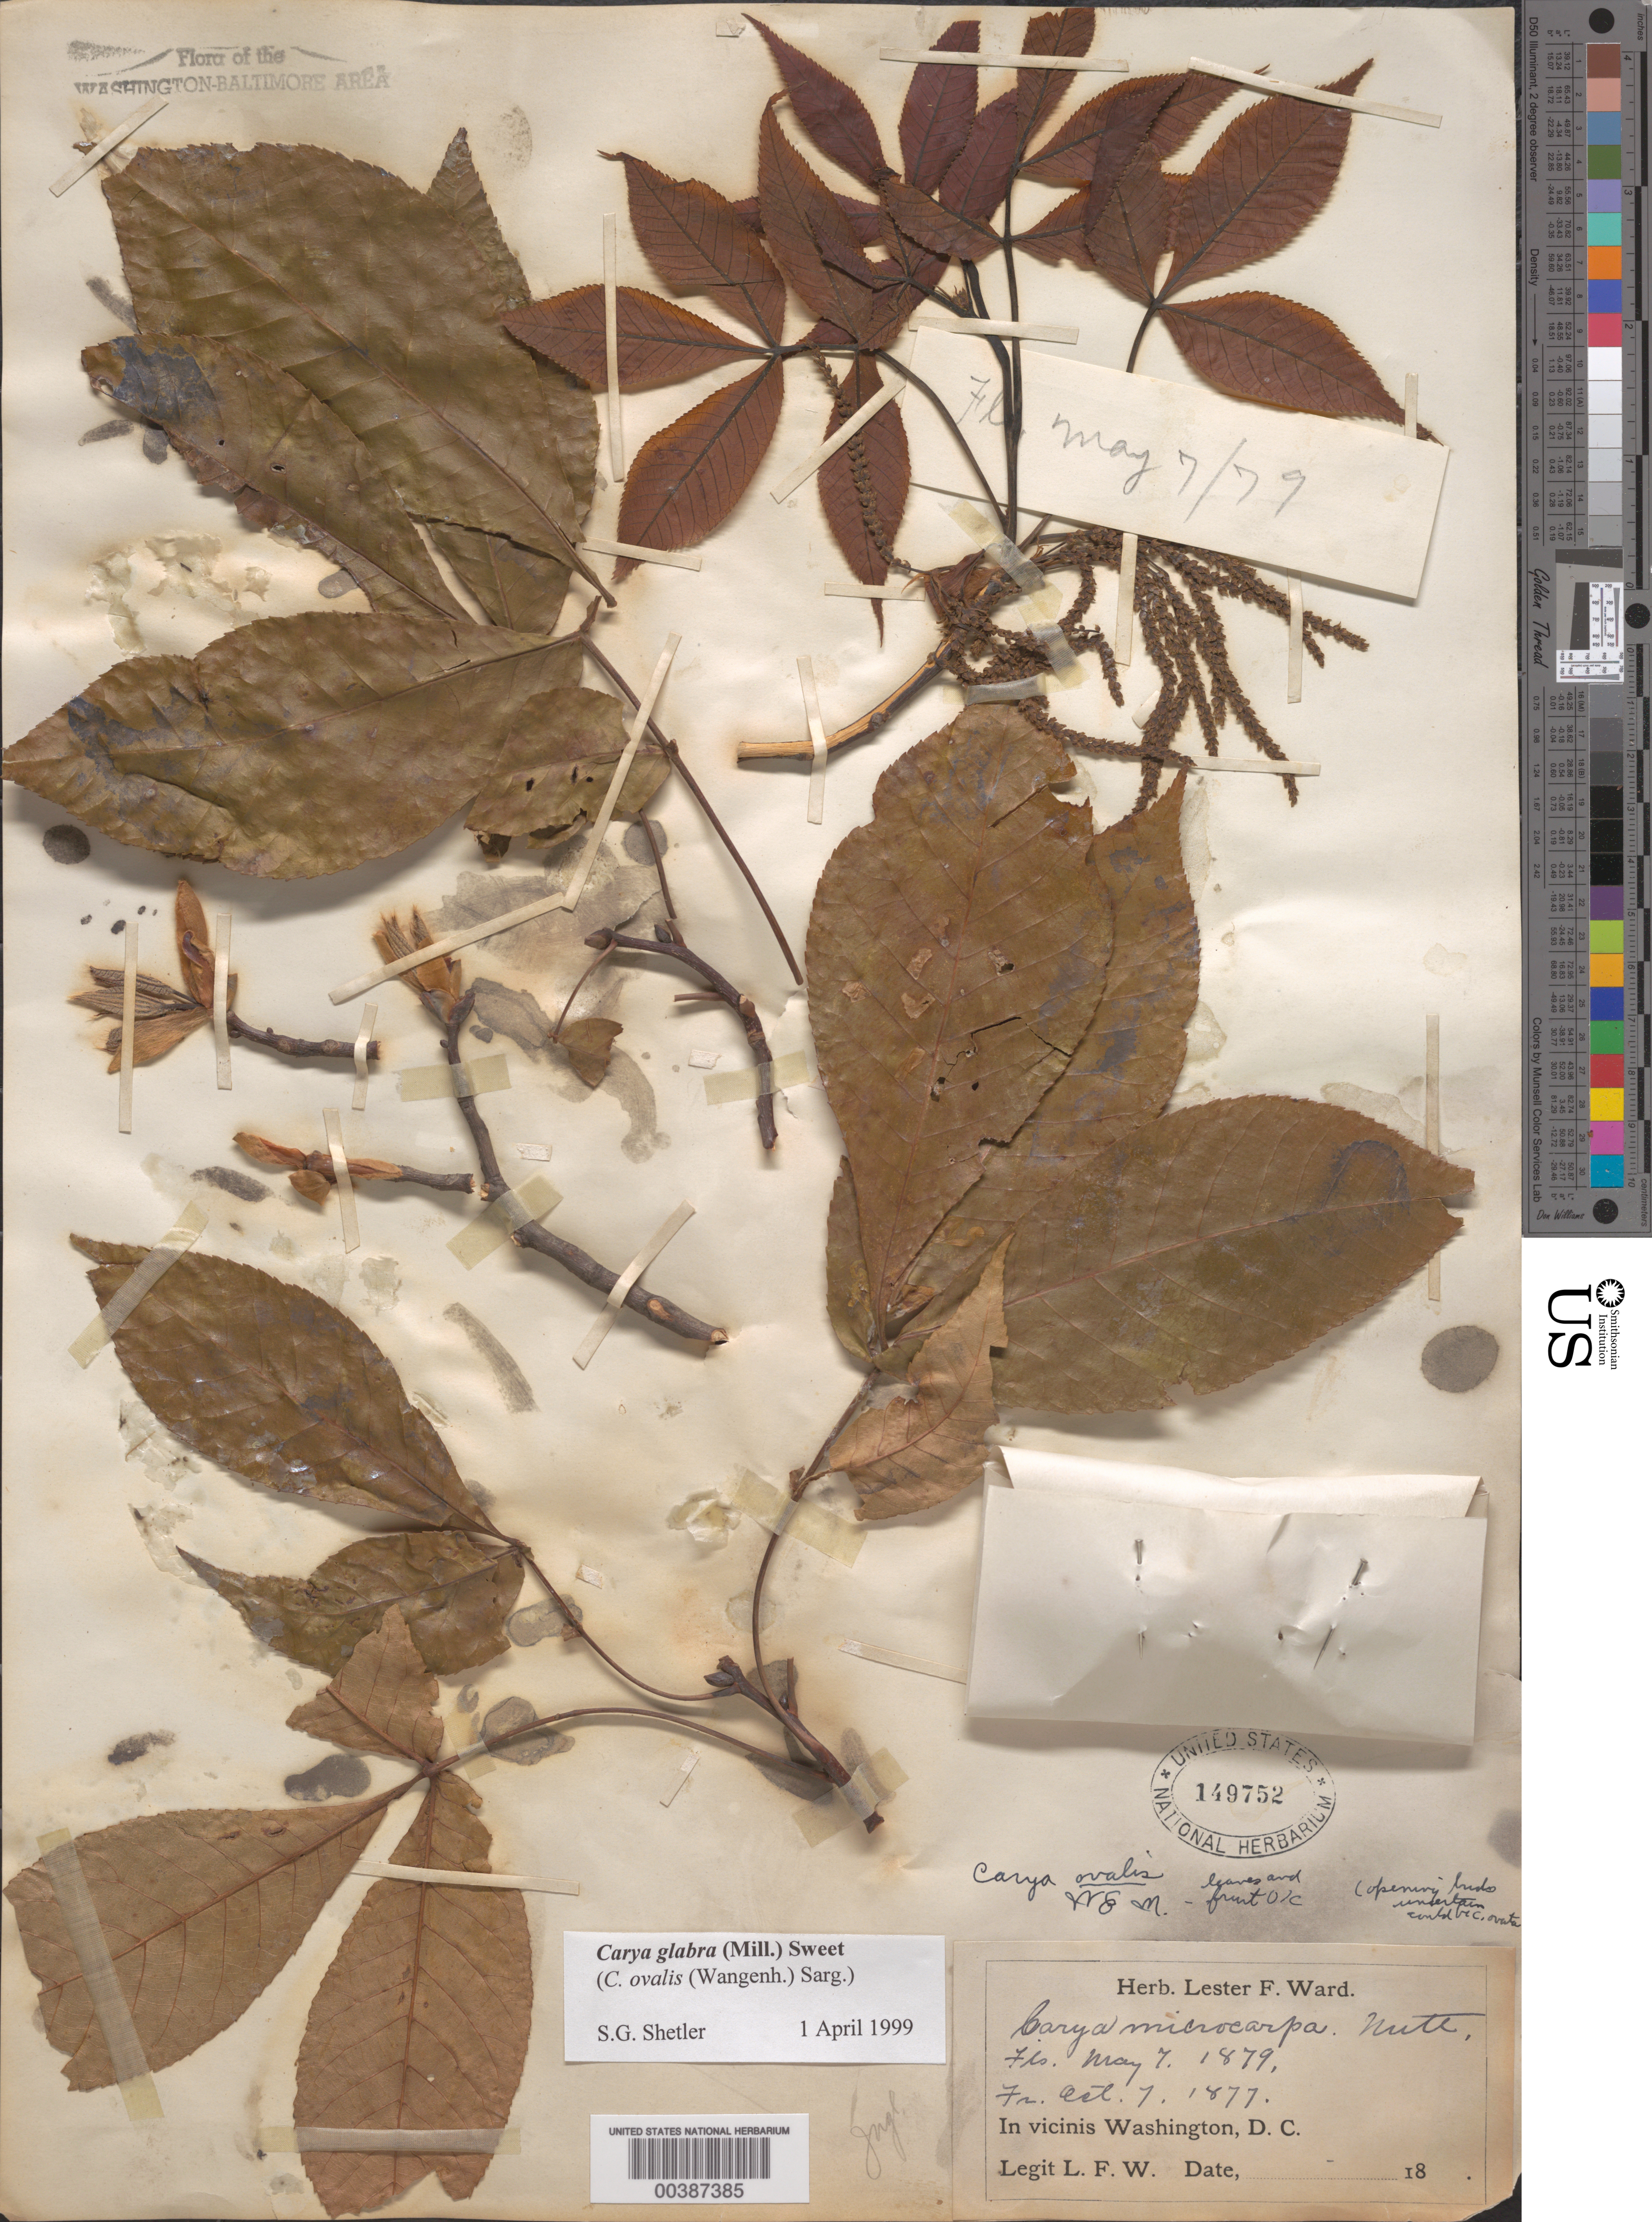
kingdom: Plantae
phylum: Tracheophyta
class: Magnoliopsida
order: Fagales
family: Juglandaceae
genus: Carya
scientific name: Carya glabra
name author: (Mill.) Sweet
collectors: L. F. Ward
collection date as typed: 07 May 1879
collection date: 1879-05-07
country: United States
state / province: District of Columbia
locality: Washington DC area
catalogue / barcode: US 149752